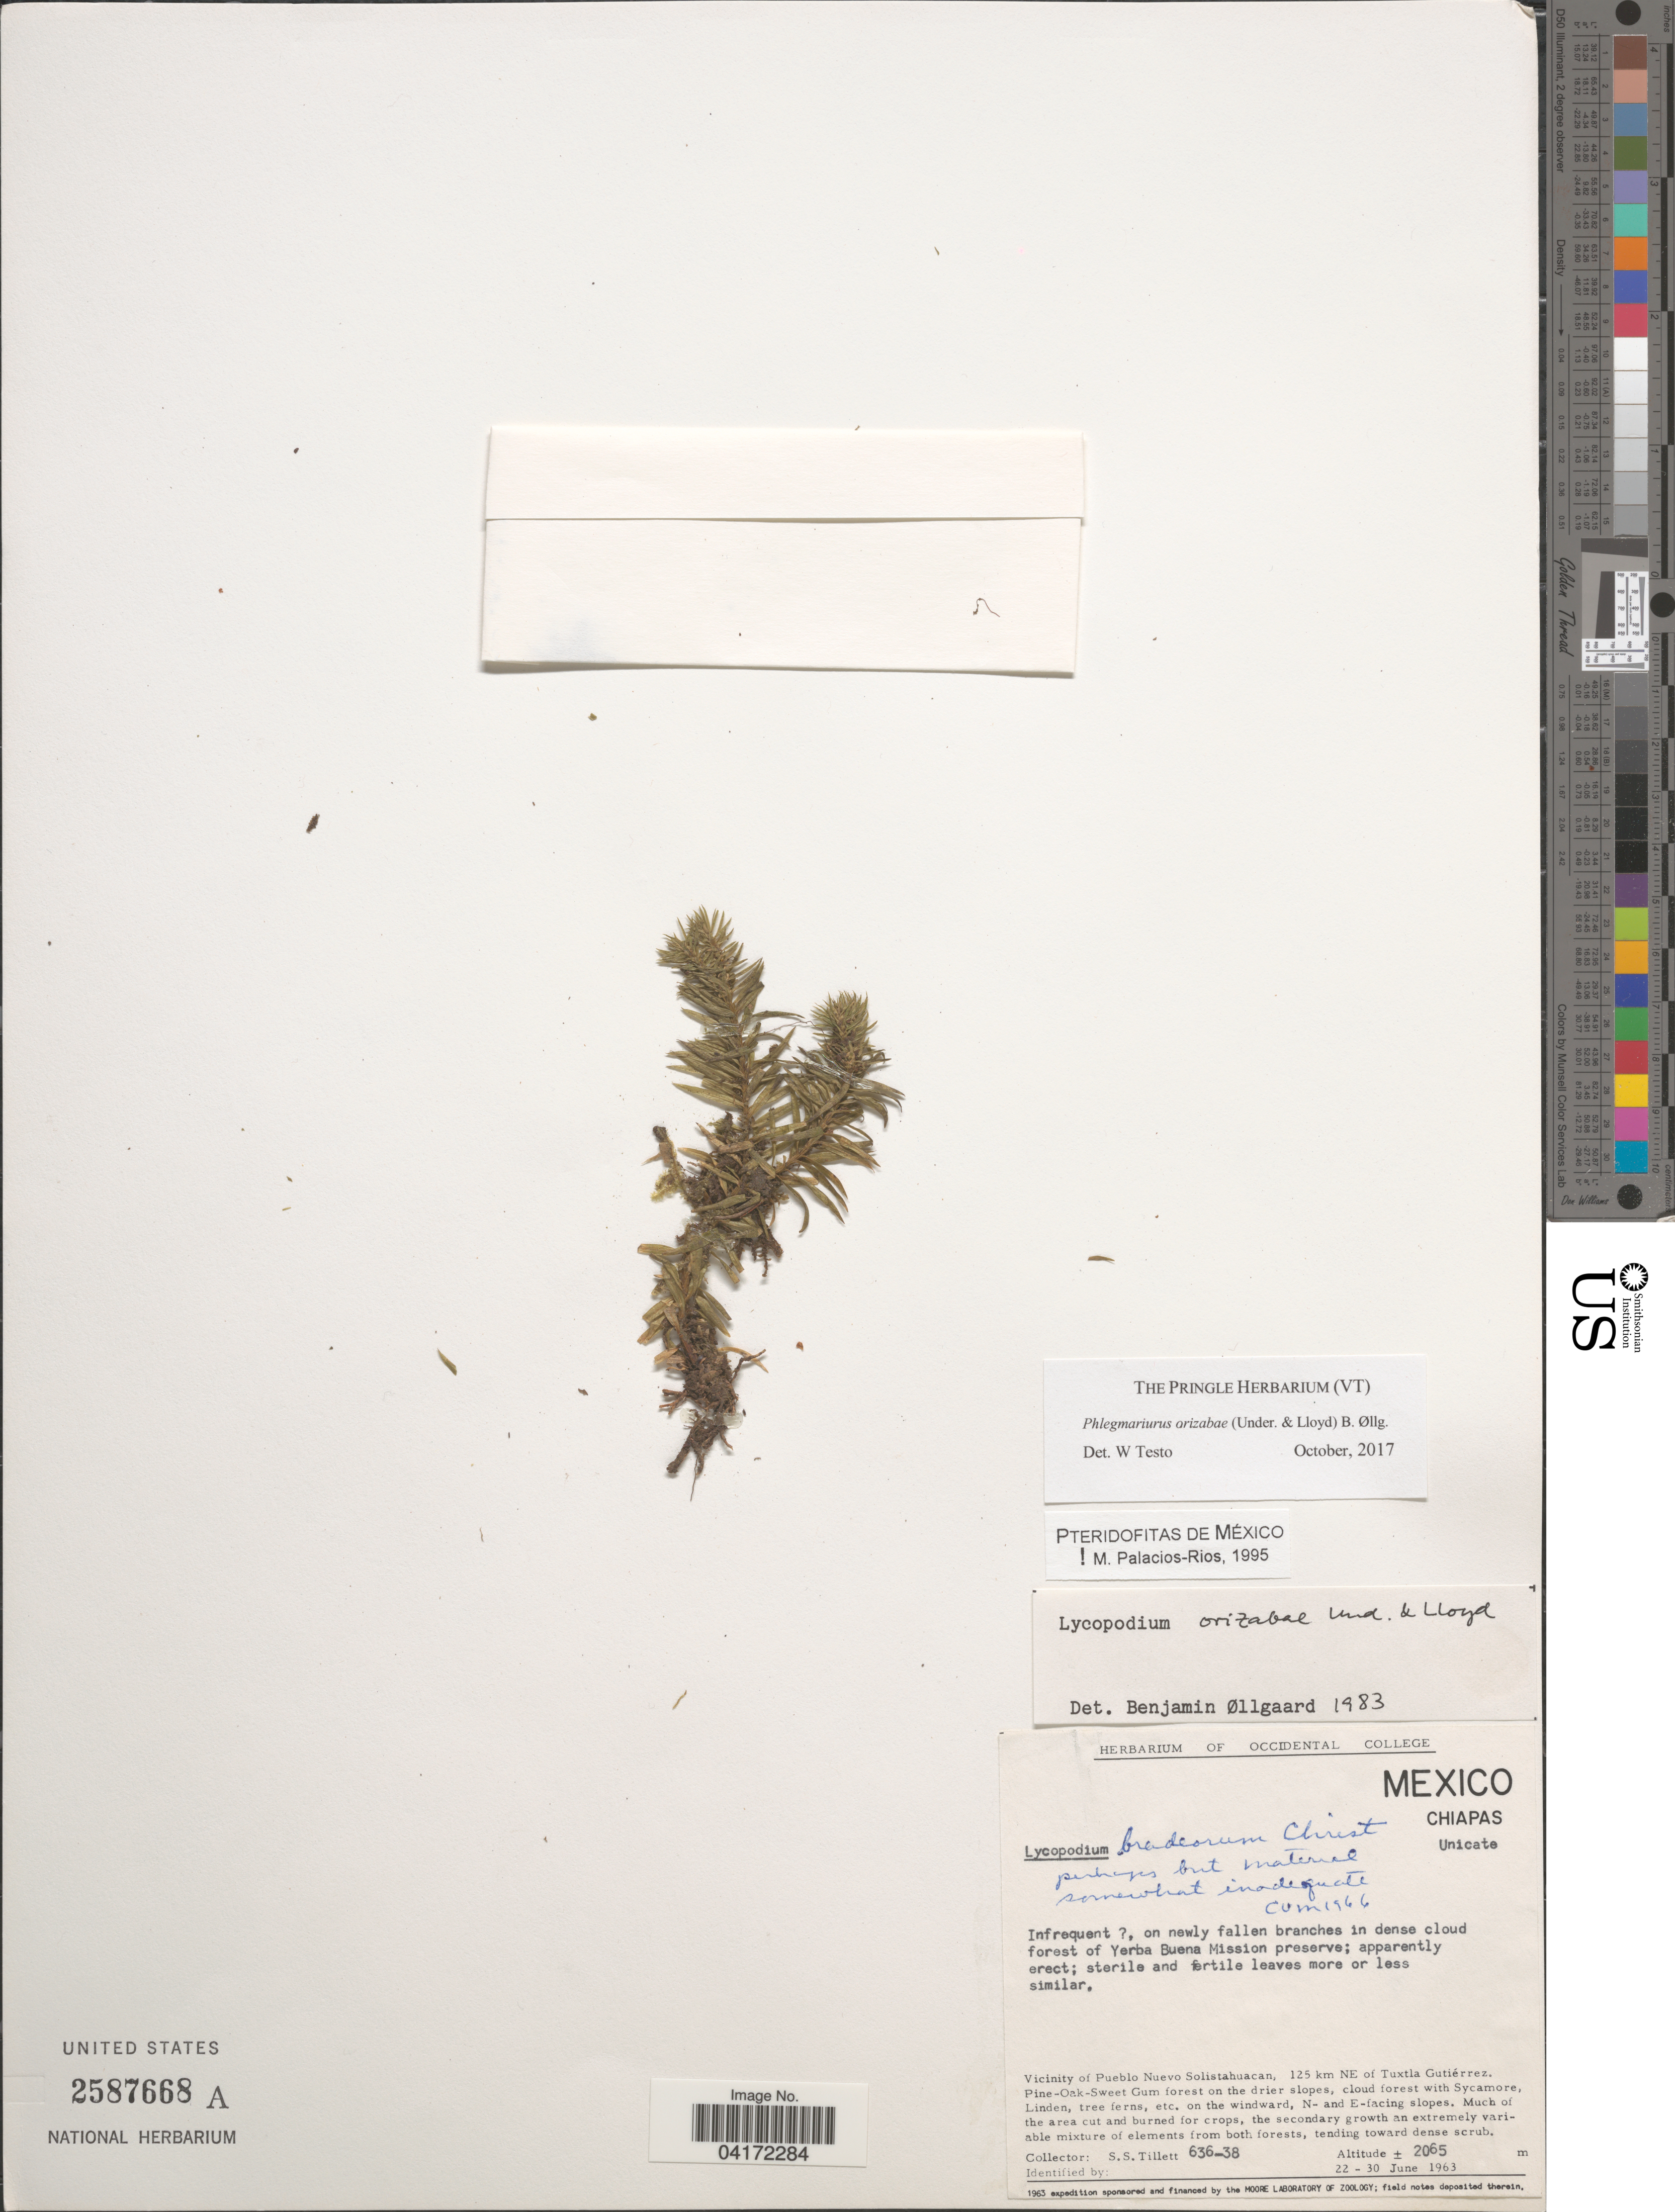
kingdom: Plantae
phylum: Tracheophyta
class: Lycopodiopsida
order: Lycopodiales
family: Lycopodiaceae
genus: Phlegmariurus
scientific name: Phlegmariurus orizabae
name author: (Underw. & F.E. Lloyd) B. Øllg.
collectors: S. S. Tillett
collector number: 636-38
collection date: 1963-06-22/1963-06-30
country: Mexico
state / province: Chiapas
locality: In dense cloud forest of Yerba Buena Mission preserve. Vicinity of Pueblo Nuevo Solistahuacan, 125 km NE of Tuxtla Gutiérrez. On the windward, N- and E-facing slopes.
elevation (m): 2065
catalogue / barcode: US 2587668A